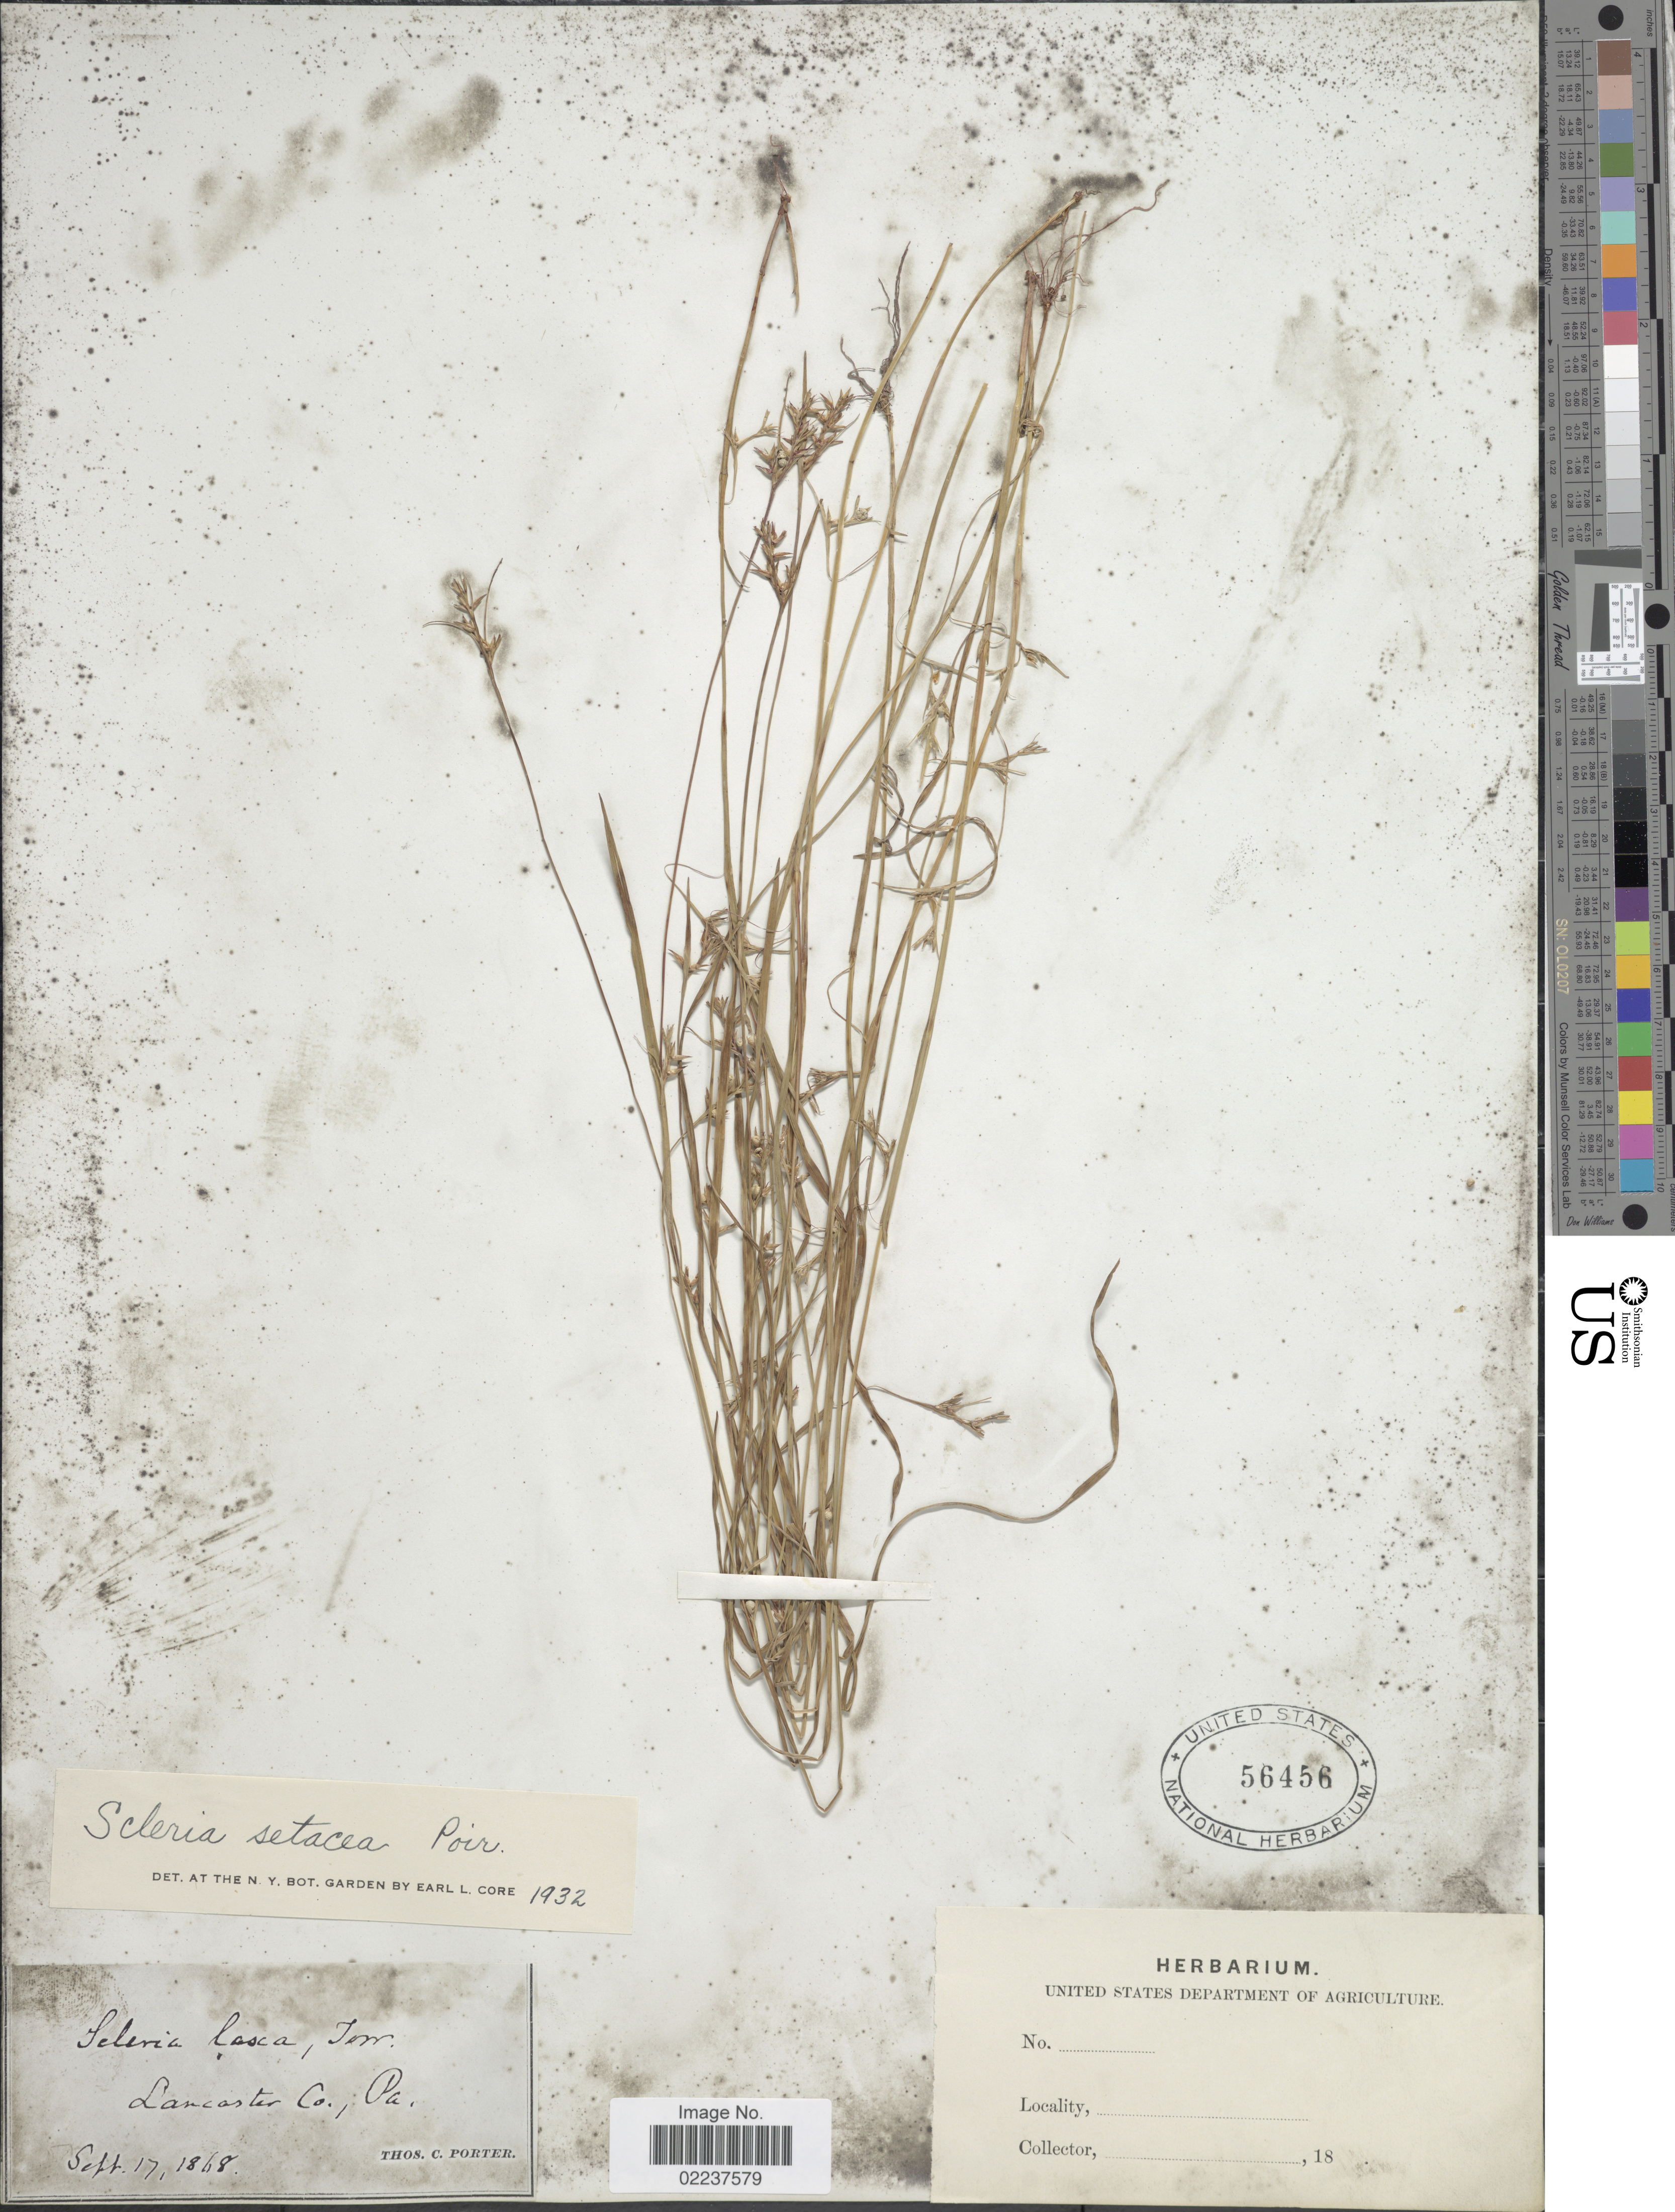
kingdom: Plantae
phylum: Tracheophyta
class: Liliopsida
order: Poales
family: Cyperaceae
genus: Scleria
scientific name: Scleria muehlenbergii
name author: Steud.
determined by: Strong, Mark T., (BOT), Smithsonian Institution - National Museum of Natural History (UNITED STATES)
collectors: T. Porter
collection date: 1868-09-17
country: United States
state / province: Pennsylvania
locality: Lancaster Co.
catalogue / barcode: US 56456